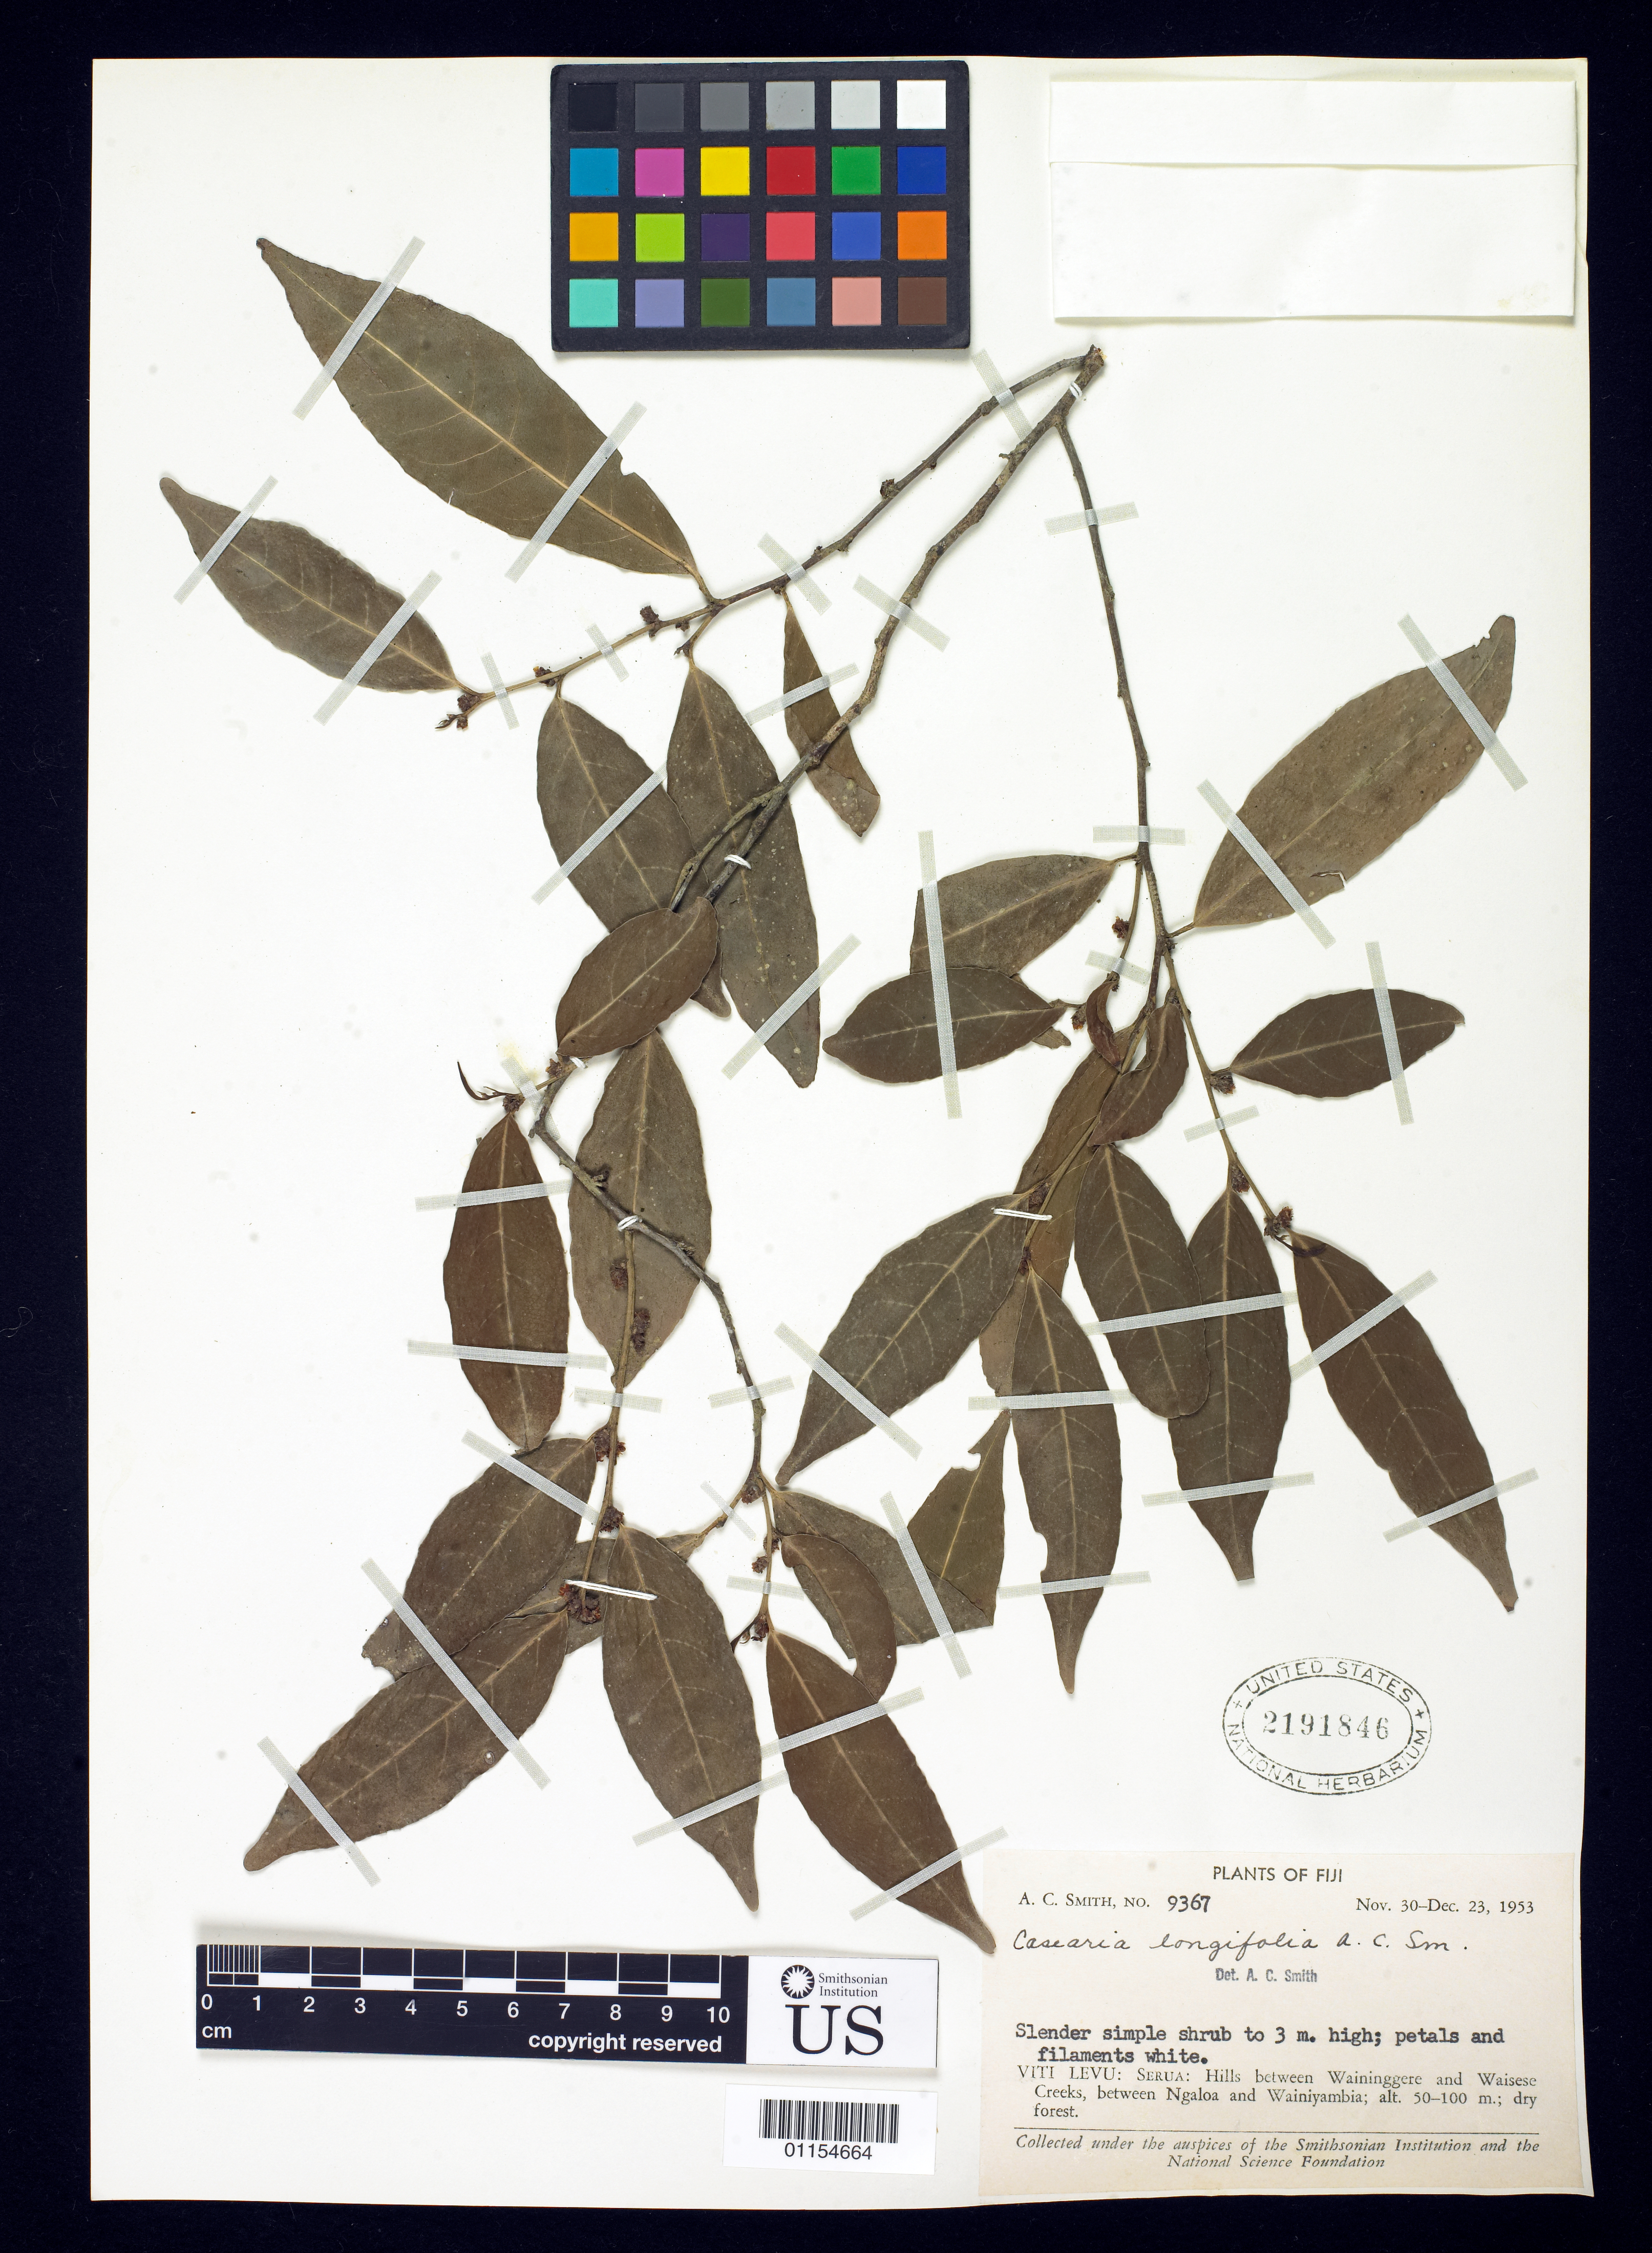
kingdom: Plantae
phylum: Tracheophyta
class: Magnoliopsida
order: Malpighiales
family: Salicaceae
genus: Casearia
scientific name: Casearia longifolia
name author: A.C. Sm.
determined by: Smith, A. C.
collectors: A. C. Smith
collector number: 9367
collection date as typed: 30 Nov 1953 to 23 Dec 1953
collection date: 1953-11-30/1953-12-23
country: Fiji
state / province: Central Division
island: Viti Levu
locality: Serua Prov., hills between waininggere and waisese creeks, between Ngaloa and Wainiyambia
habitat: dry forest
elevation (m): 50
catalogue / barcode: US 2191846